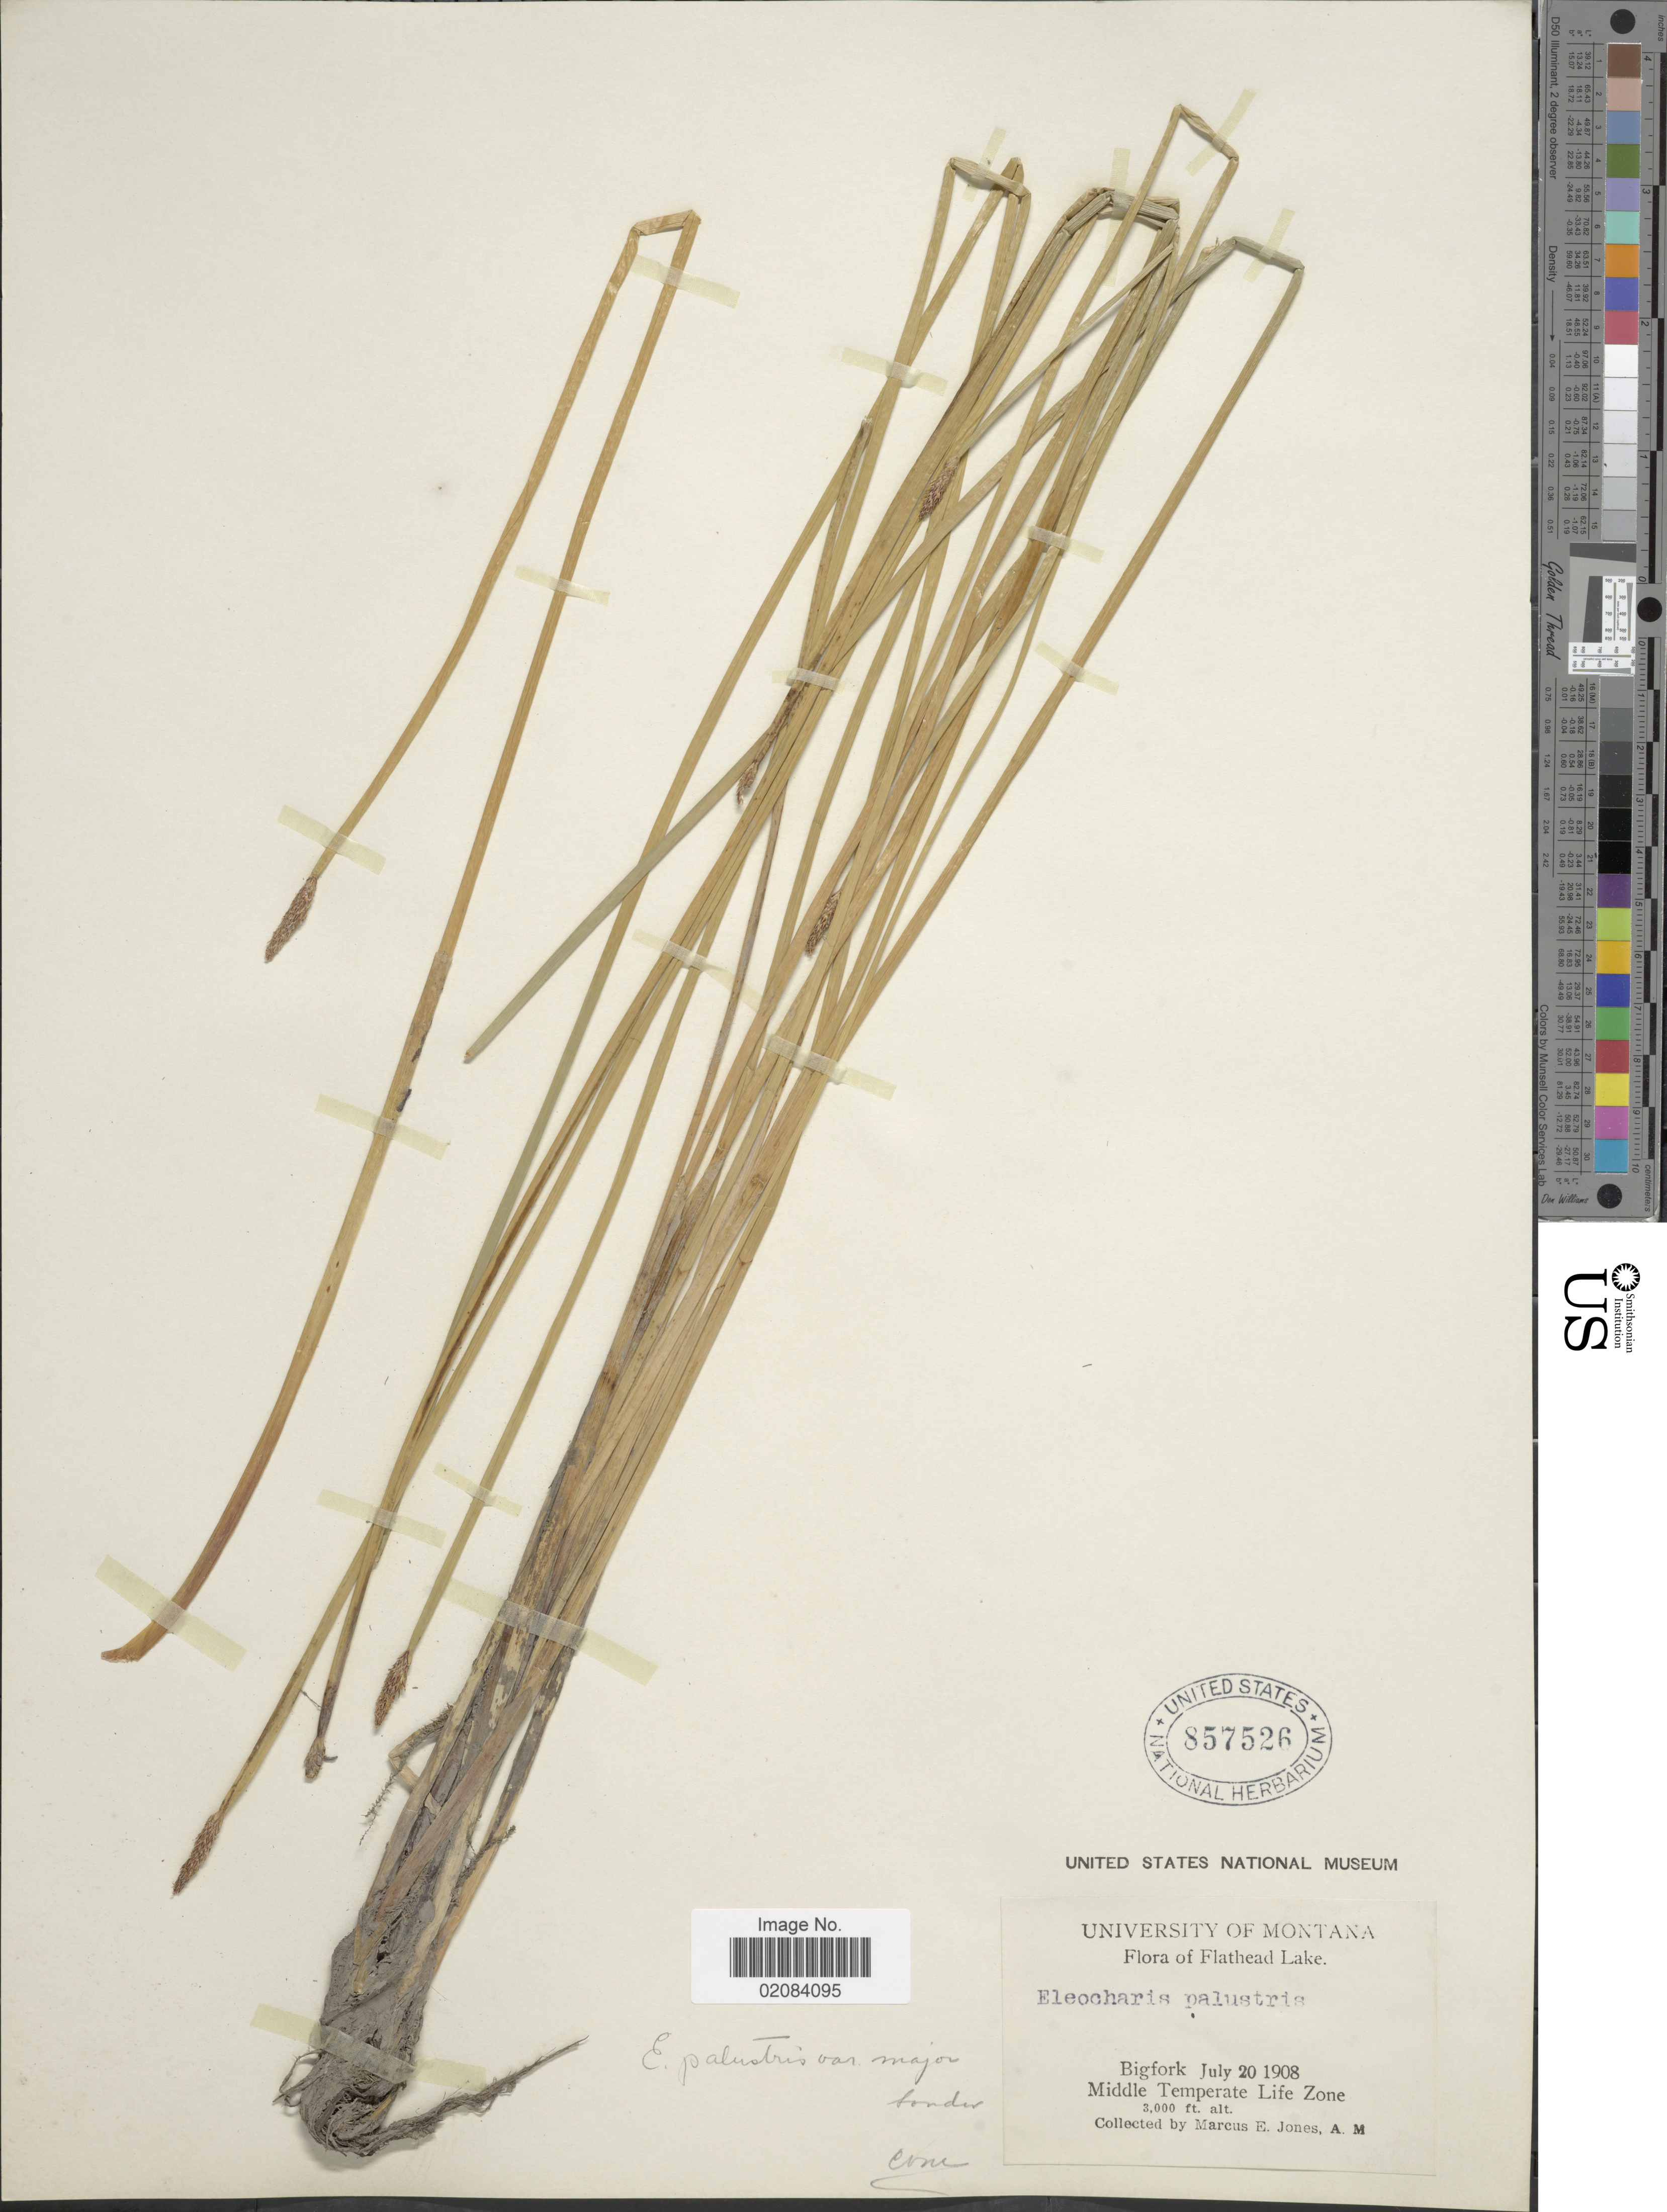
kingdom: Plantae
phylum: Tracheophyta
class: Liliopsida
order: Poales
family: Cyperaceae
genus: Eleocharis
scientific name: Eleocharis palustris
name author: (L.) Roem. & Schult.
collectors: M. E. Jones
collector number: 20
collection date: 1908-07-20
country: United States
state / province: Montana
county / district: Lake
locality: Flathead Lake, Middle Temperate Life Zone.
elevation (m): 914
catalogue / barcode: US 857526